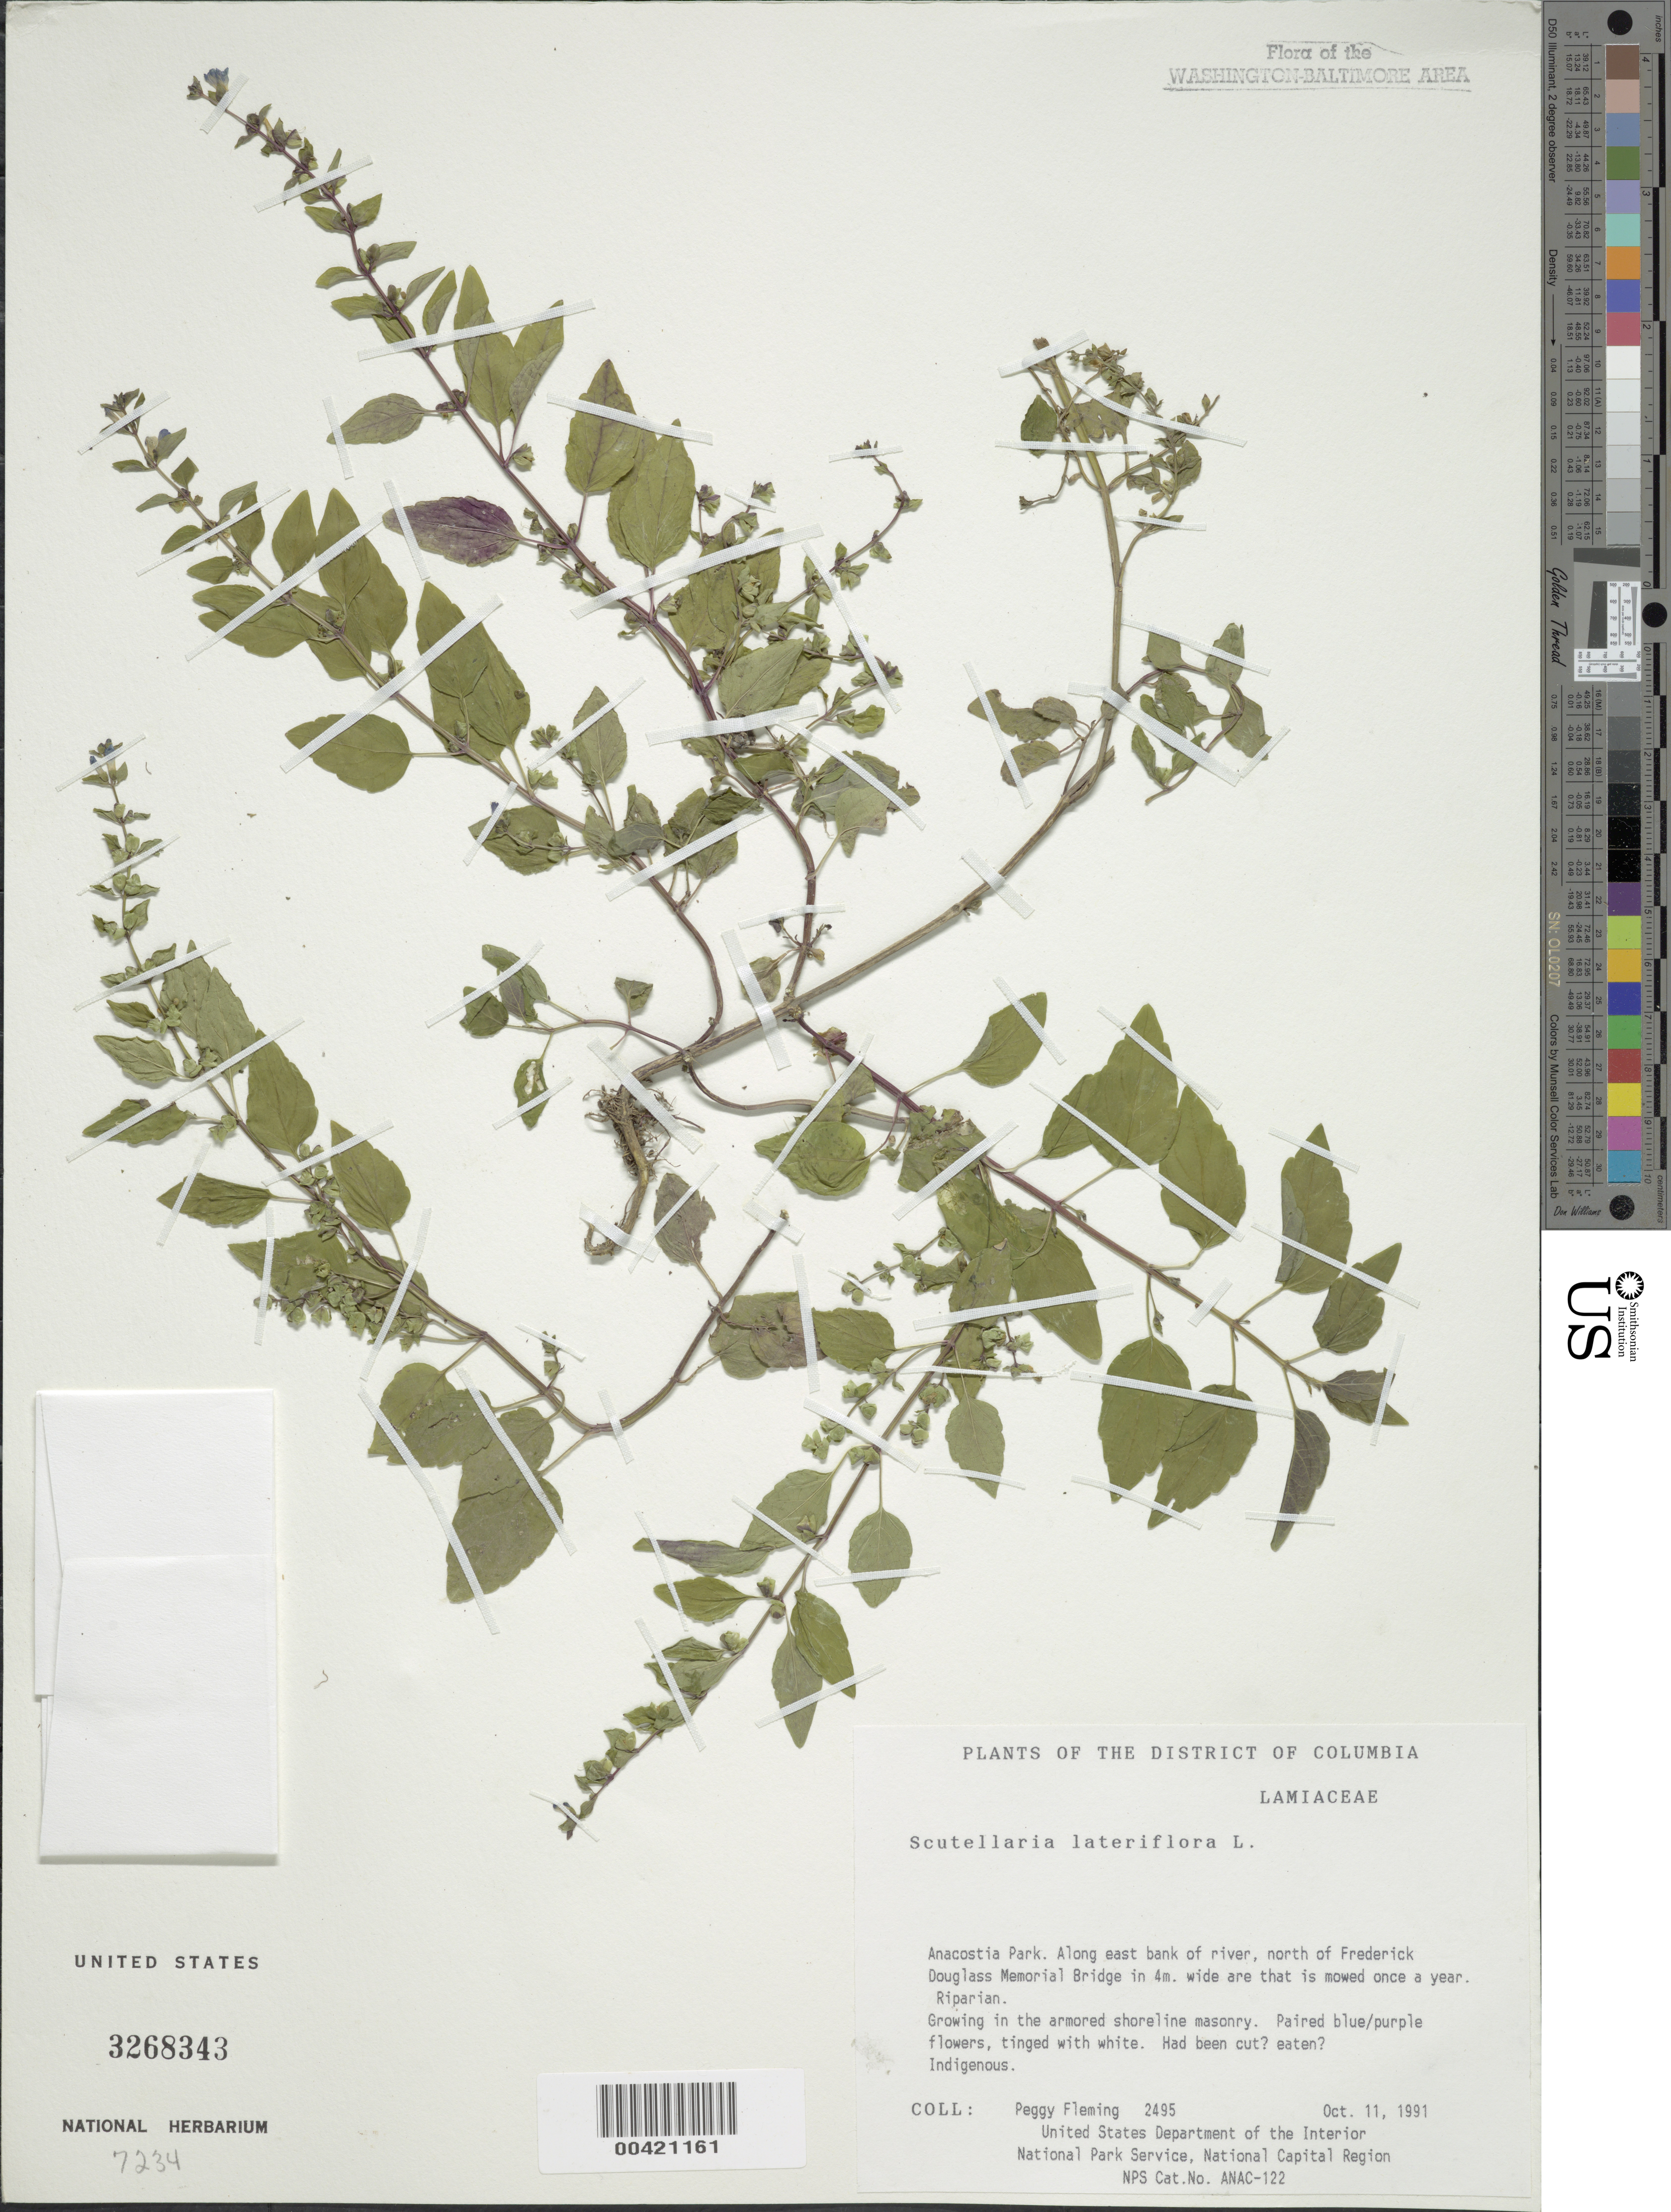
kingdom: Plantae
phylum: Tracheophyta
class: Magnoliopsida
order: Lamiales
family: Lamiaceae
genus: Scutellaria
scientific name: Scutellaria lateriflora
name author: L.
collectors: P. Fleming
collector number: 2495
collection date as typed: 11 Oct 1991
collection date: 1991-10-11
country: United States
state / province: District of Columbia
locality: Anacostia Park, E bank of River, N of Frederick Douglass Memorial Bridge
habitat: Riparian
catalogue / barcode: US 3268343